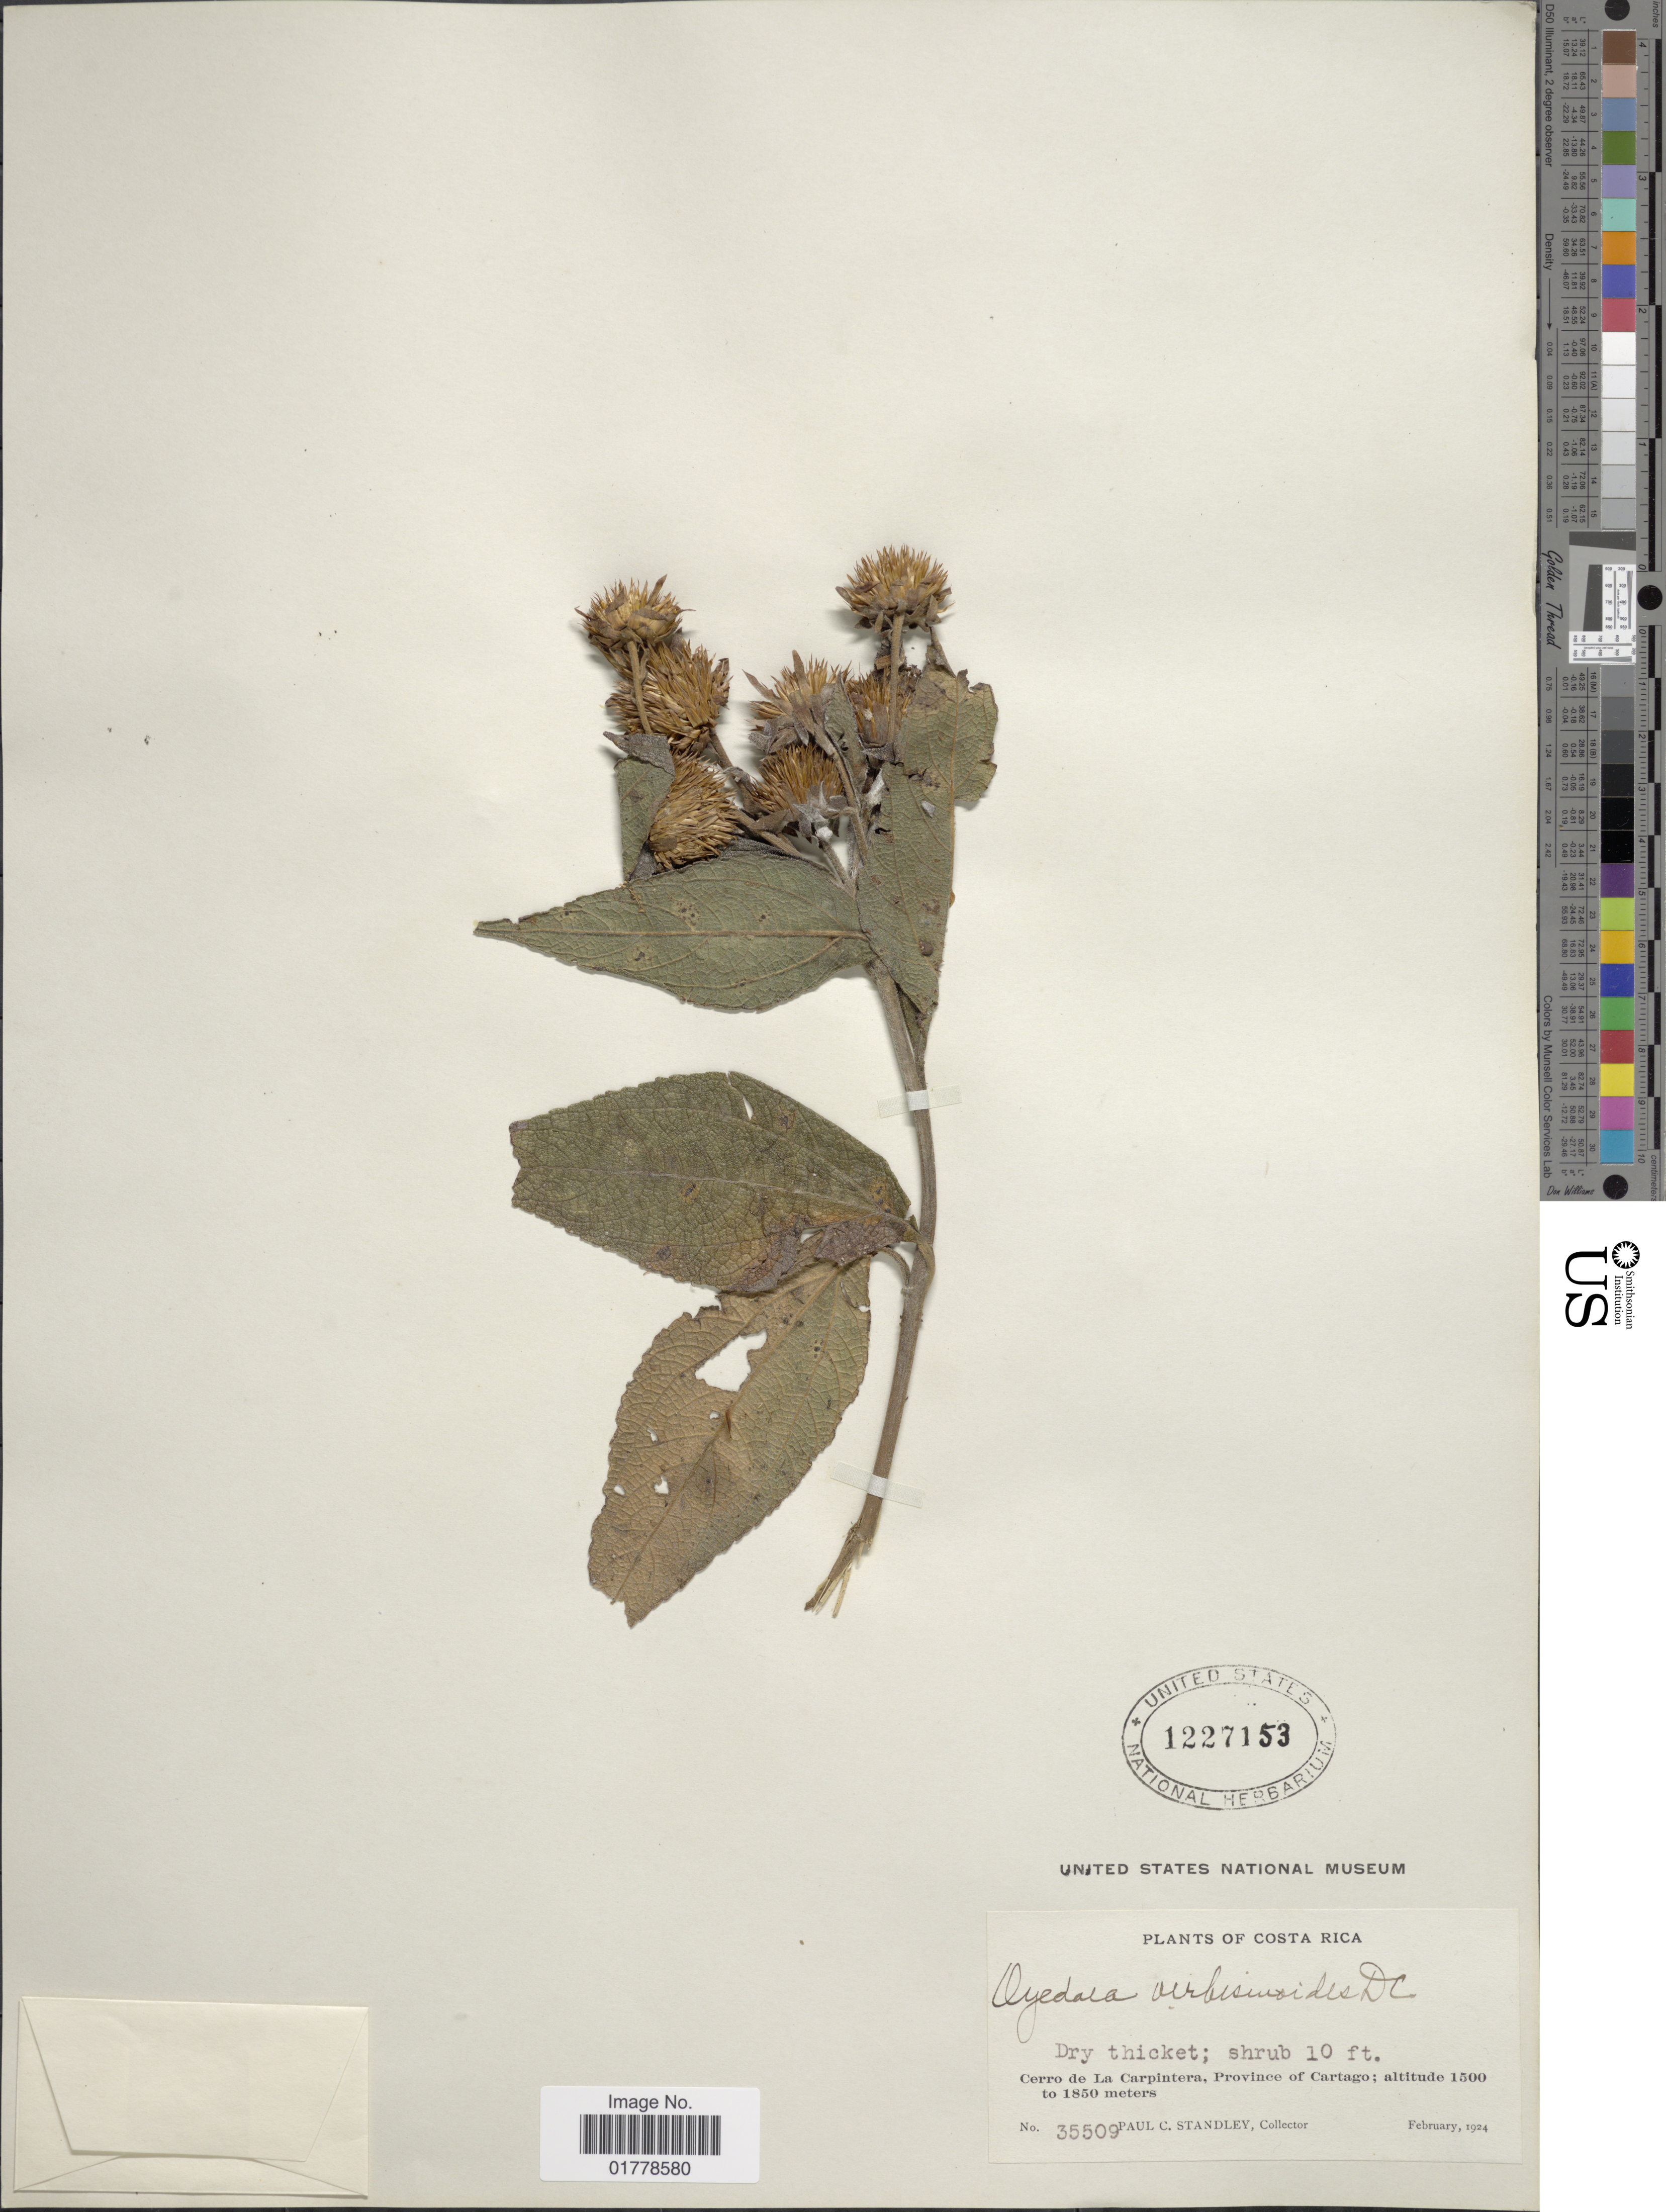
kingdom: Plantae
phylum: Tracheophyta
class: Magnoliopsida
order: Asterales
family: Asteraceae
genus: Oyedaea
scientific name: Oyedaea verbesinoides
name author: DC.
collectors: P. C. Standley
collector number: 35509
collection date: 1924-02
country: Costa Rica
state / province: Cartago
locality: Cerro de La Carpintera, Province of Cartago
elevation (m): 1500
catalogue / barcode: US 1227153